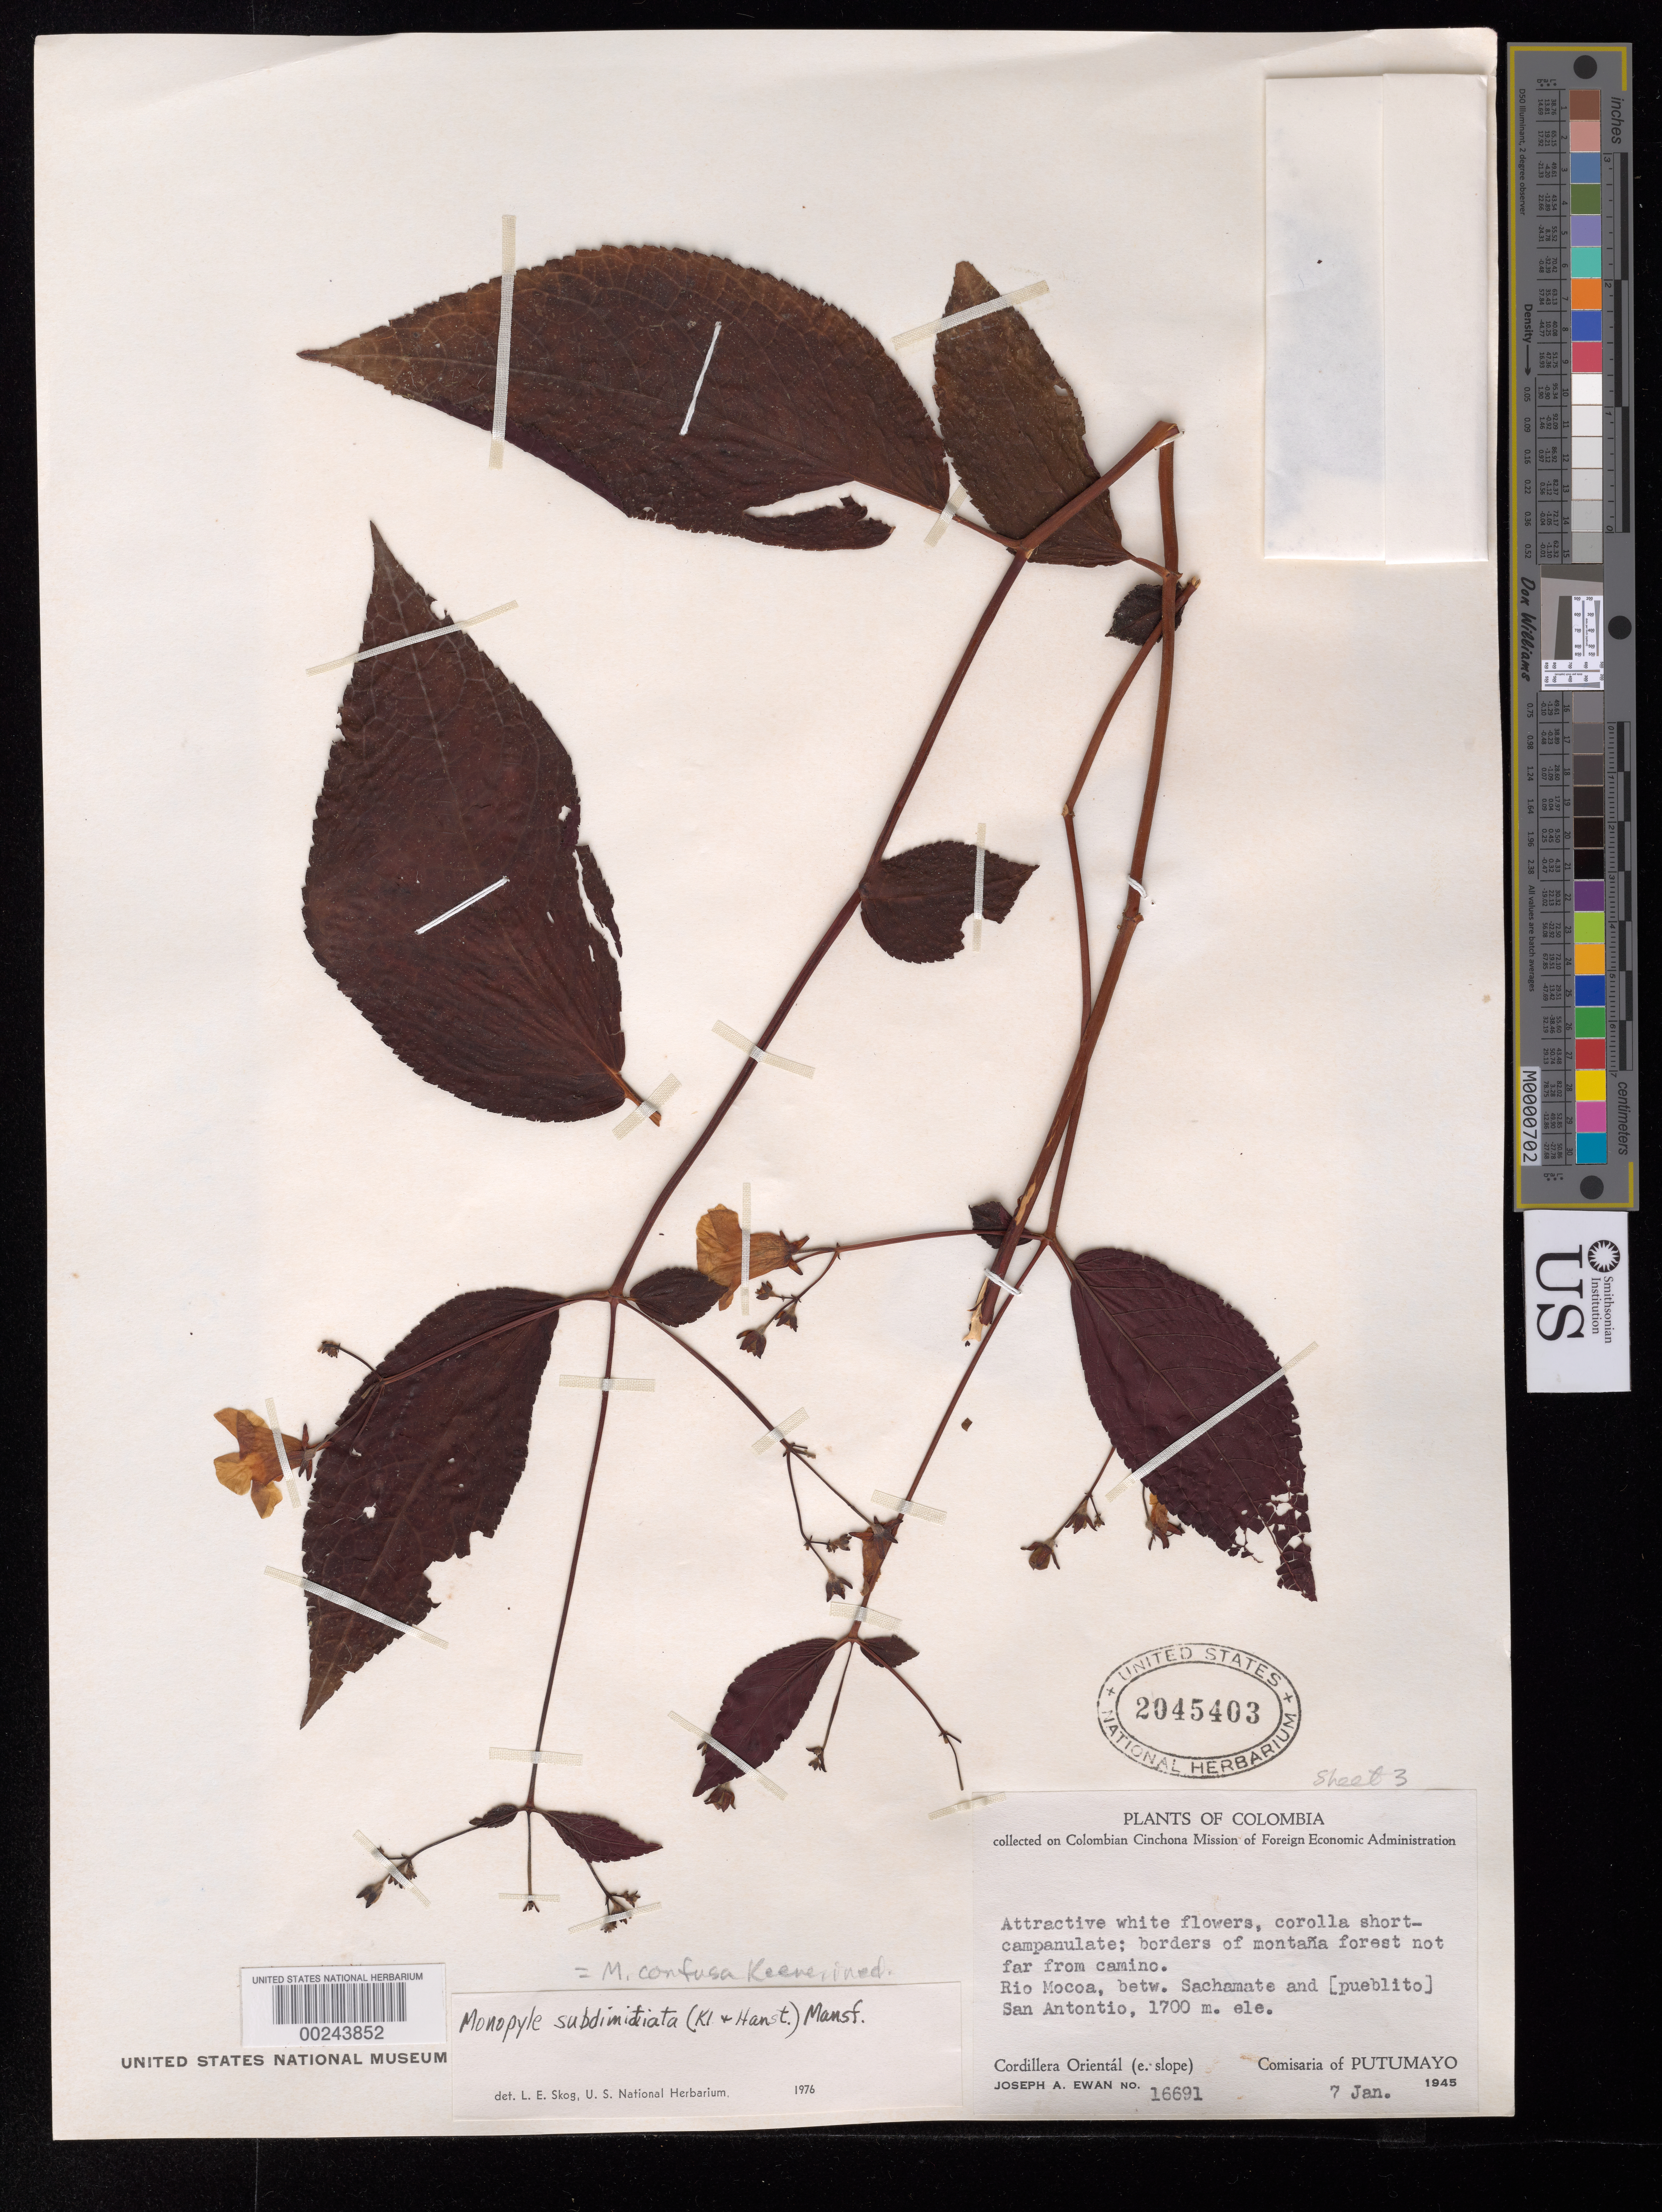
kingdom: Plantae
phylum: Tracheophyta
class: Magnoliopsida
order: Lamiales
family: Gesneriaceae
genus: Monopyle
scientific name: Monopyle subdimidiata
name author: (Klotzsch & Hanst.) Mansf.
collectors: J. A. Ewan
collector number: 16691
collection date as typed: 07 Jan 1945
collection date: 1945-01-07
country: Colombia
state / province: Putumayo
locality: Rio Mocoa, betw Sachamate and Pueblito San Antonio, Cordillera Oriental (E slope)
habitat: Borders of montana forest not far from camino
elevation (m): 1700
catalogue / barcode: US 2045403